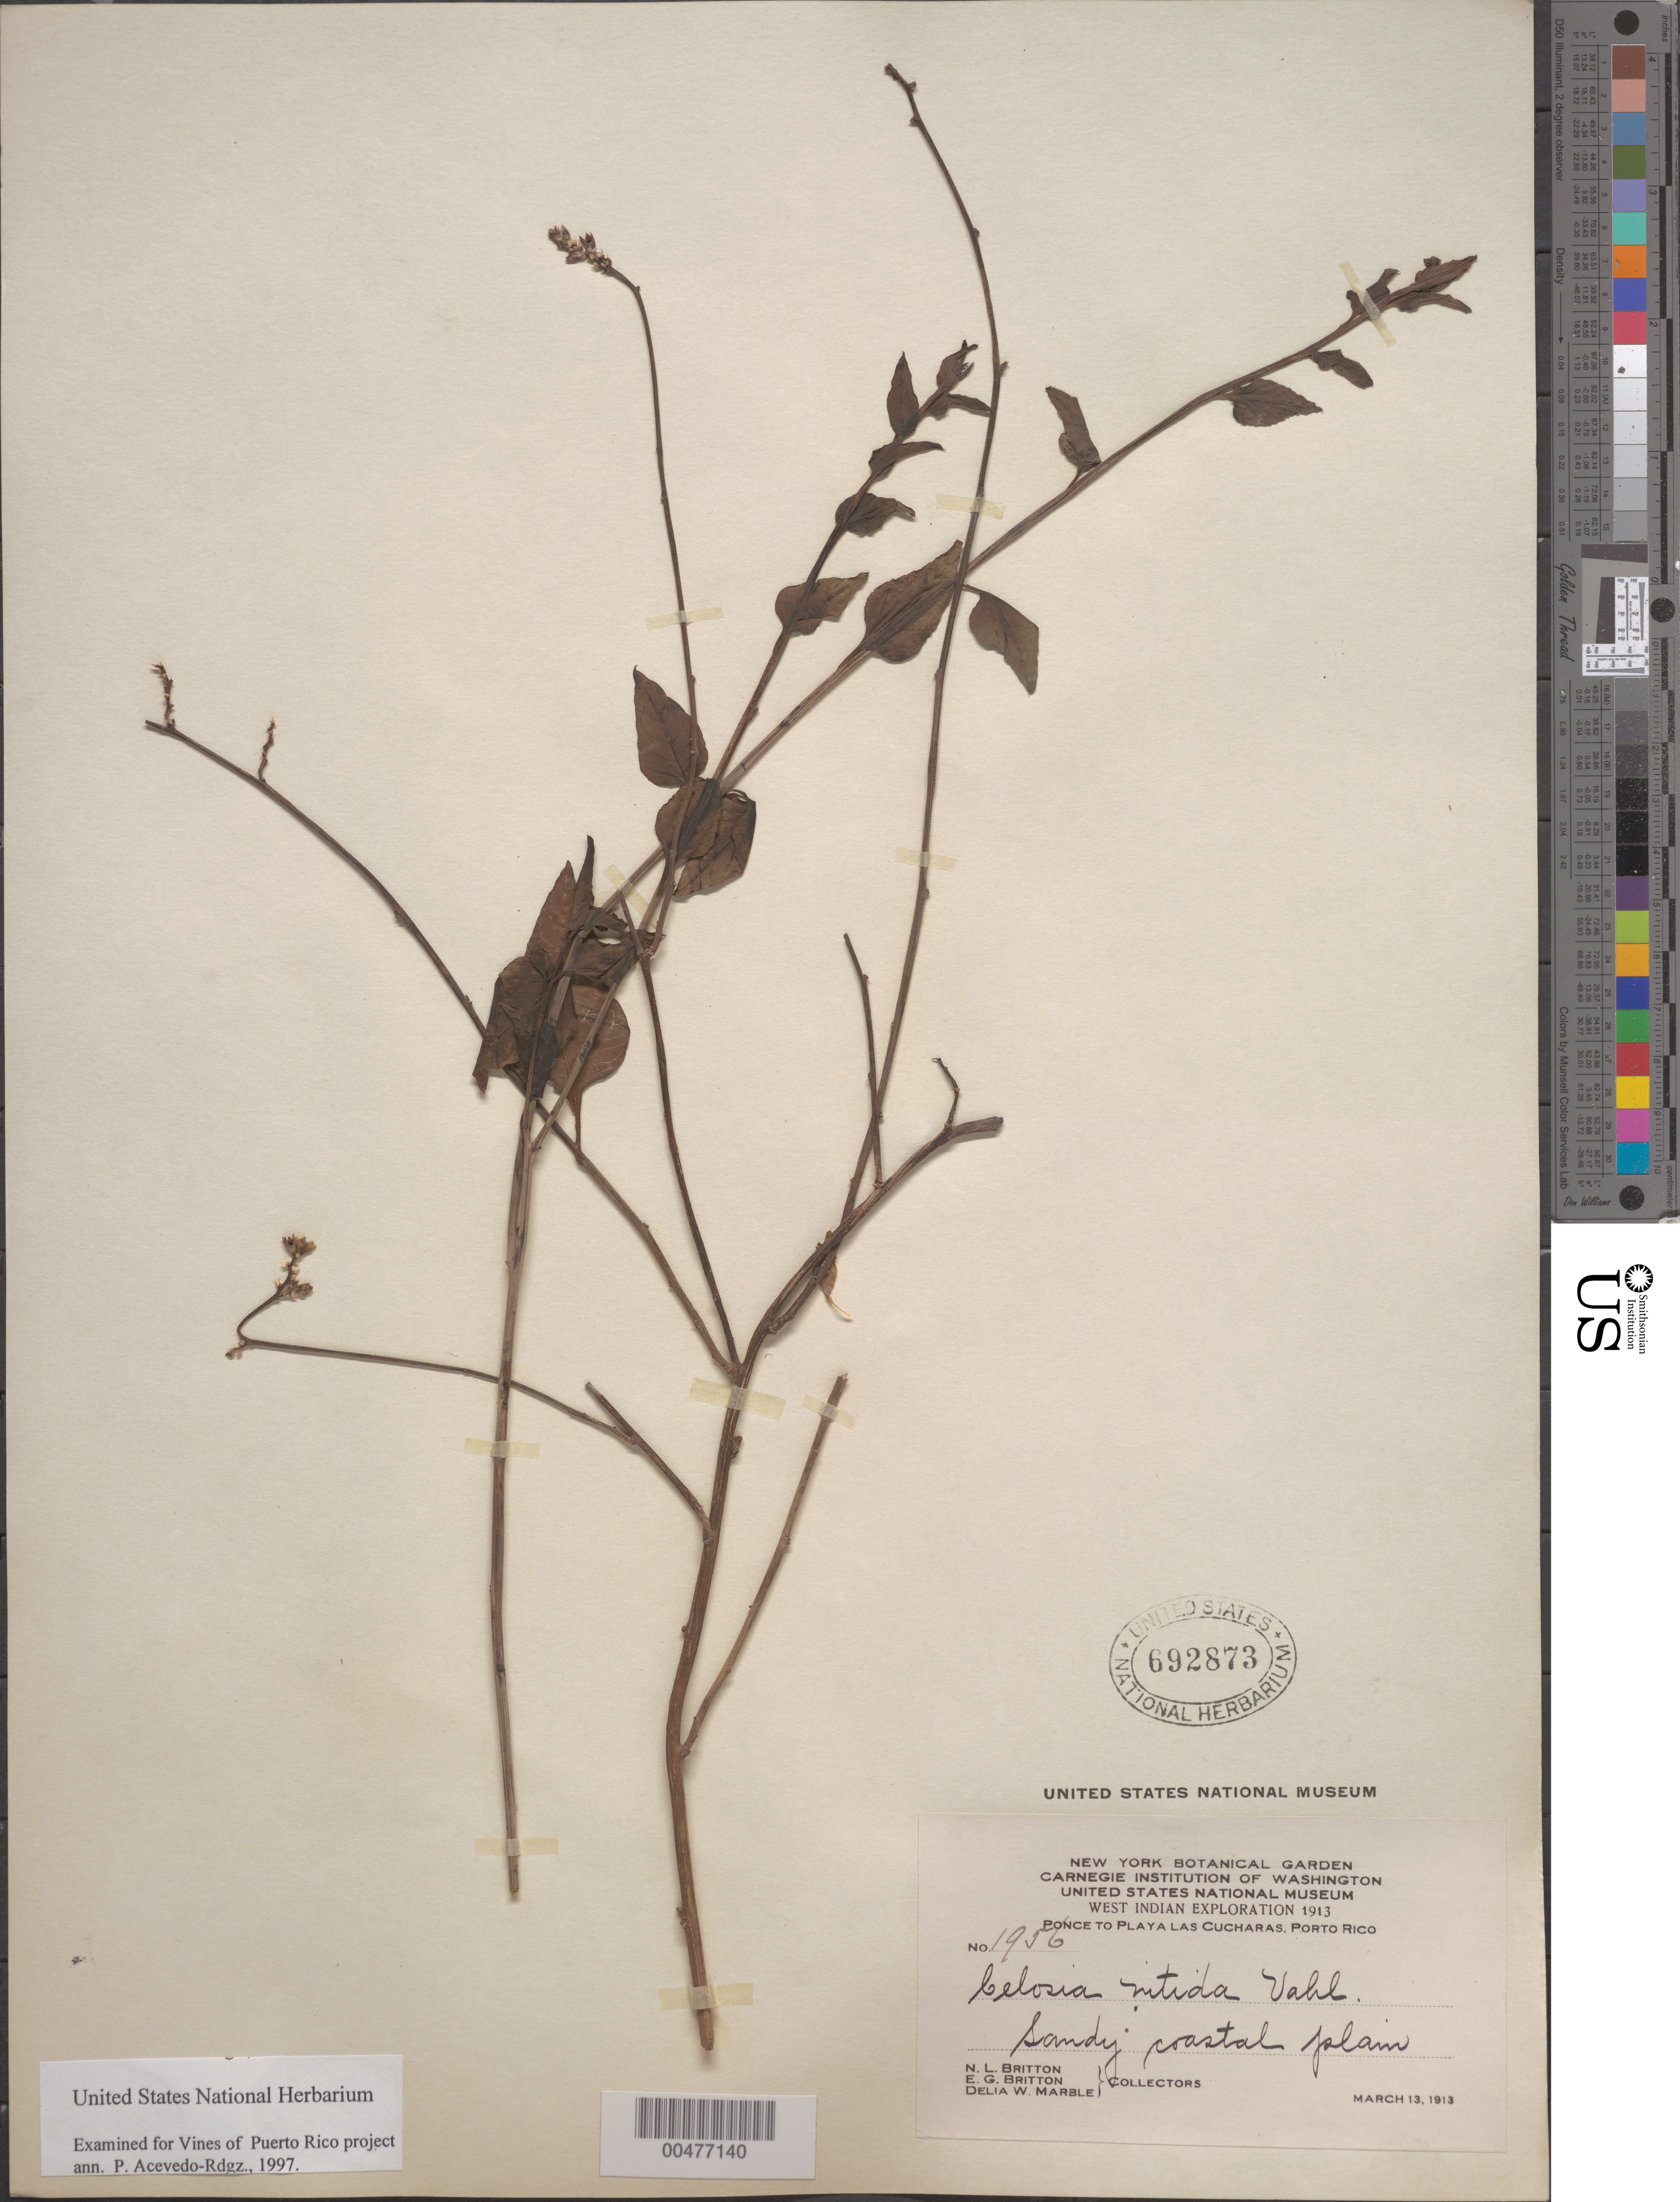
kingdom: Plantae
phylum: Tracheophyta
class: Magnoliopsida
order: Caryophyllales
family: Amaranthaceae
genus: Celosia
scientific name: Celosia nitida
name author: Vahl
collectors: Britton, --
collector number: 1956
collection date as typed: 13 Mar 1913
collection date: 1913-03-13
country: Puerto Rico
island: Greater Antilles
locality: Ponce to Playa las Cucharas. Sandy coastal plain.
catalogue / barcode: US 692873